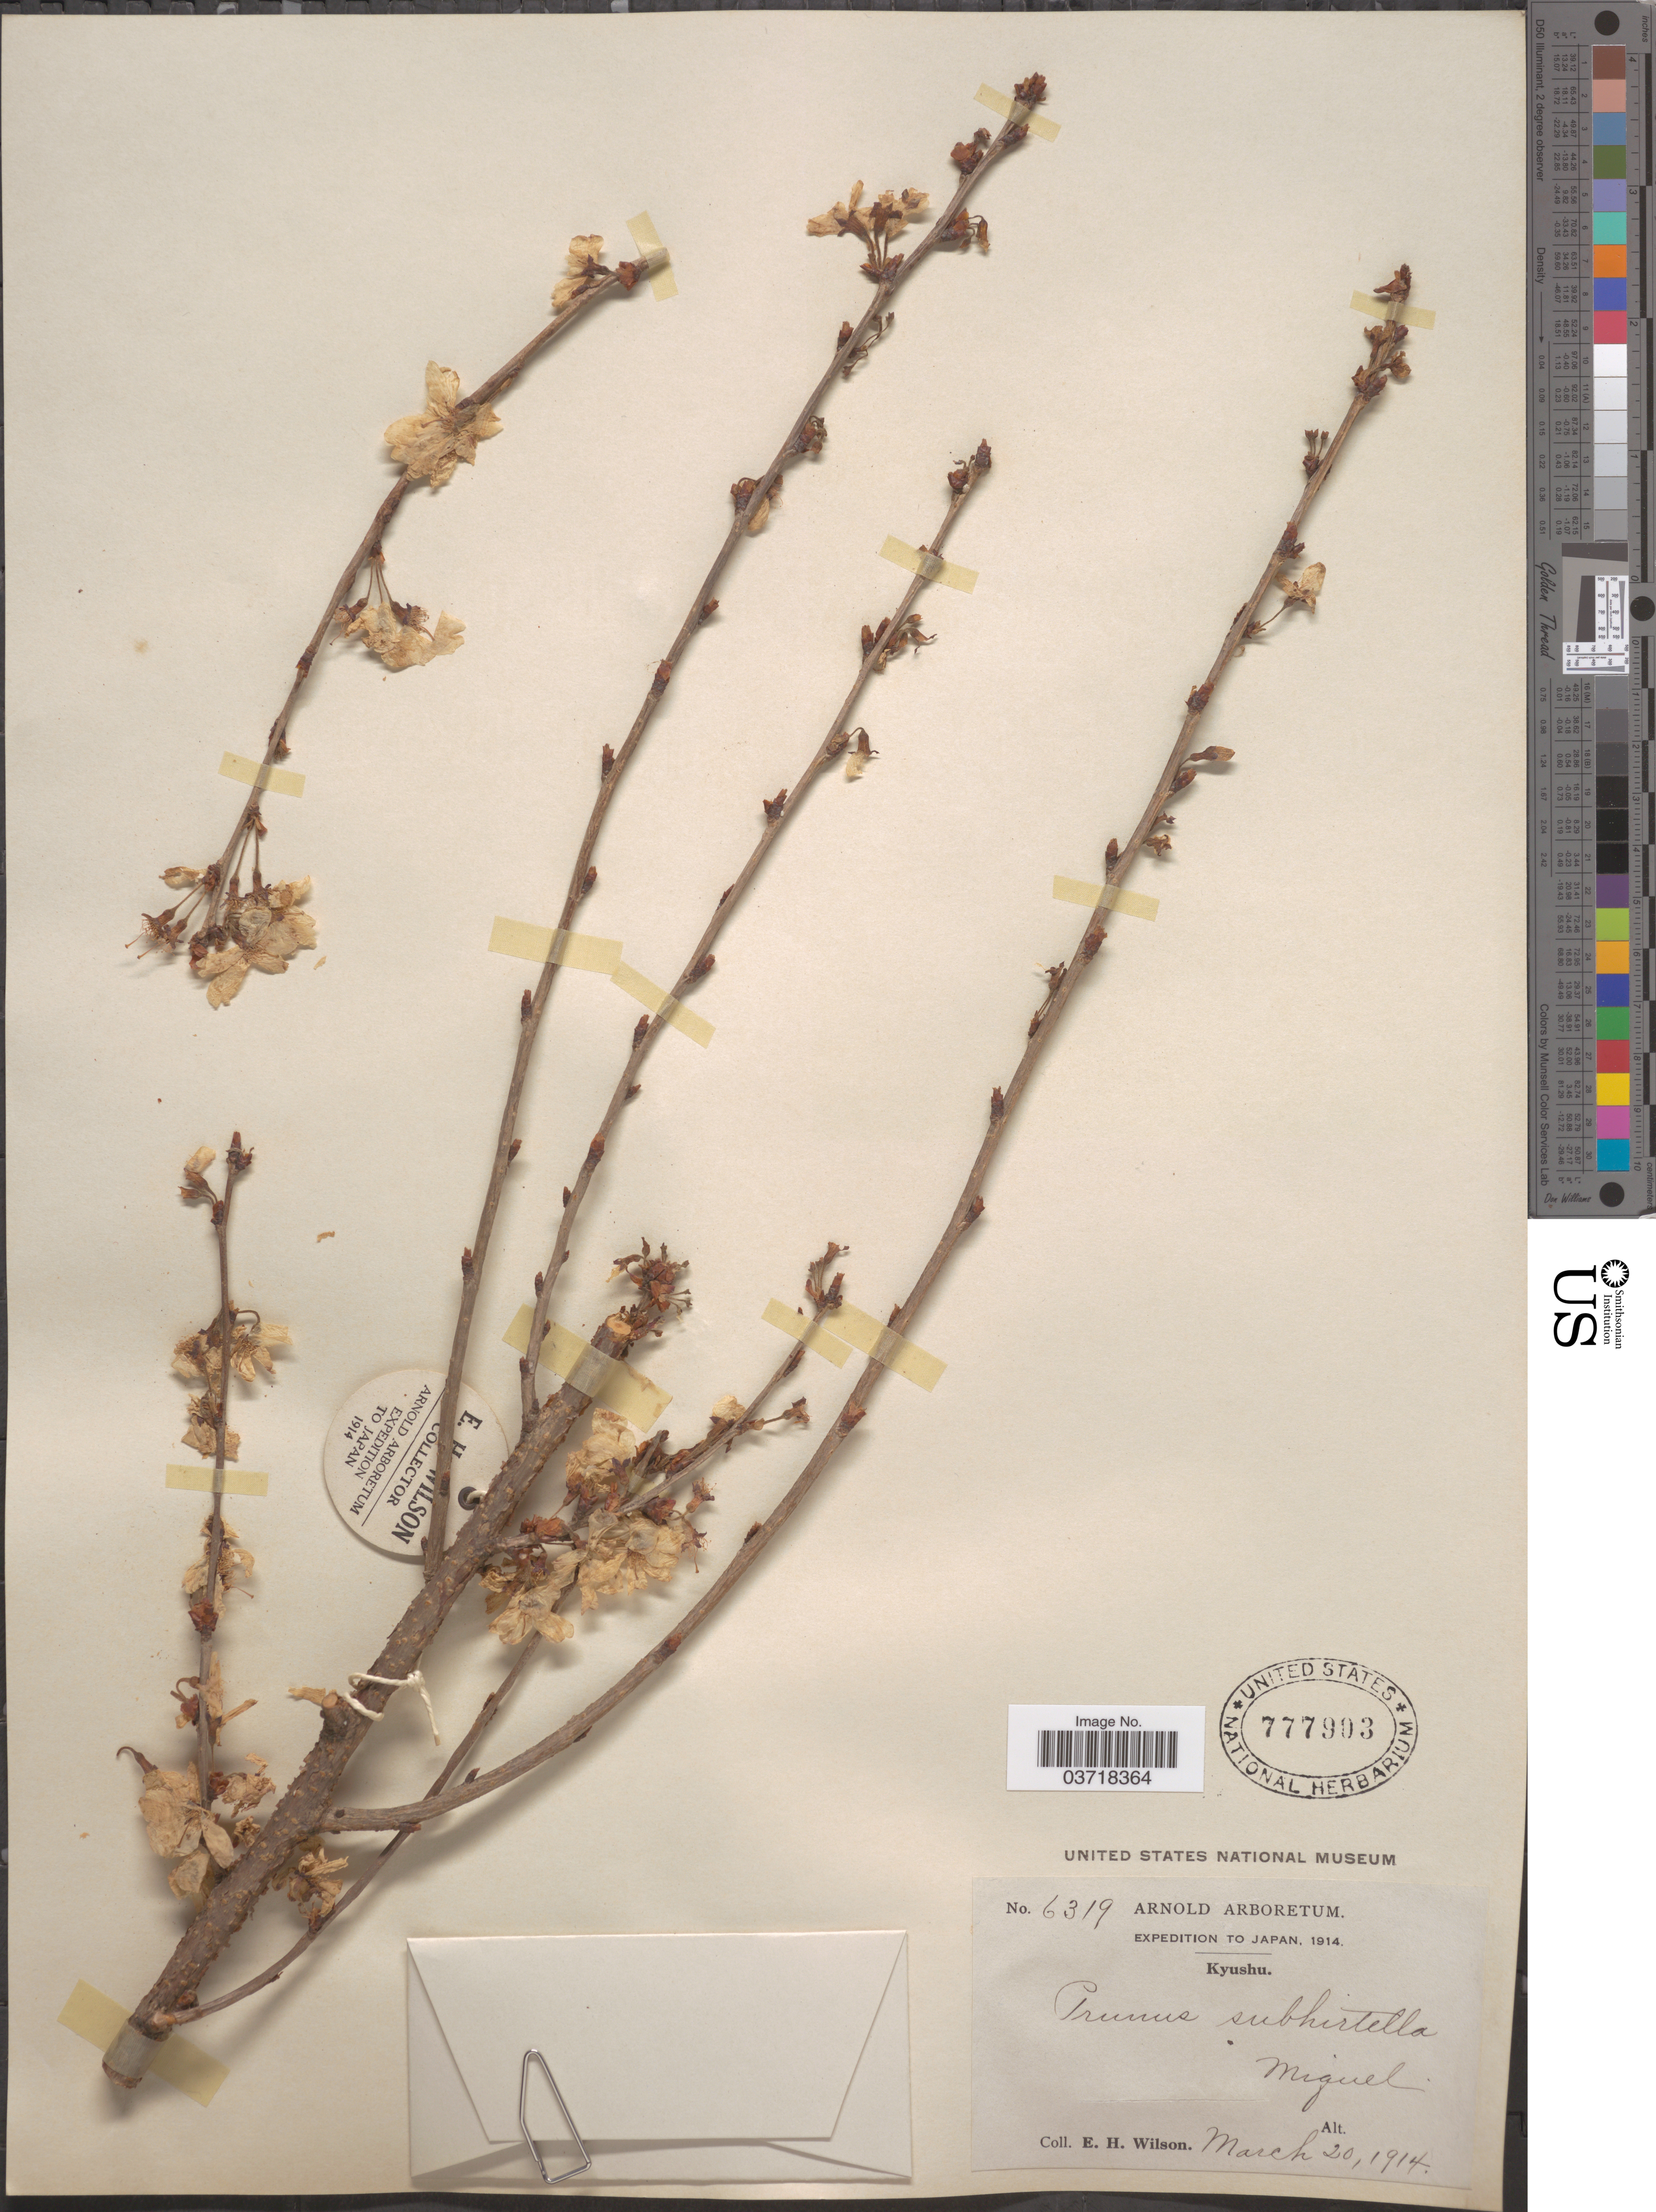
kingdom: Plantae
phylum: Tracheophyta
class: Magnoliopsida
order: Rosales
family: Rosaceae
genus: Prunus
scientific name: Prunus subhirtella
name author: Miq.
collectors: E. Wilson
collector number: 6319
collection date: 1914-03-20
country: Japan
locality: Kyushu.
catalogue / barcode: US 777903